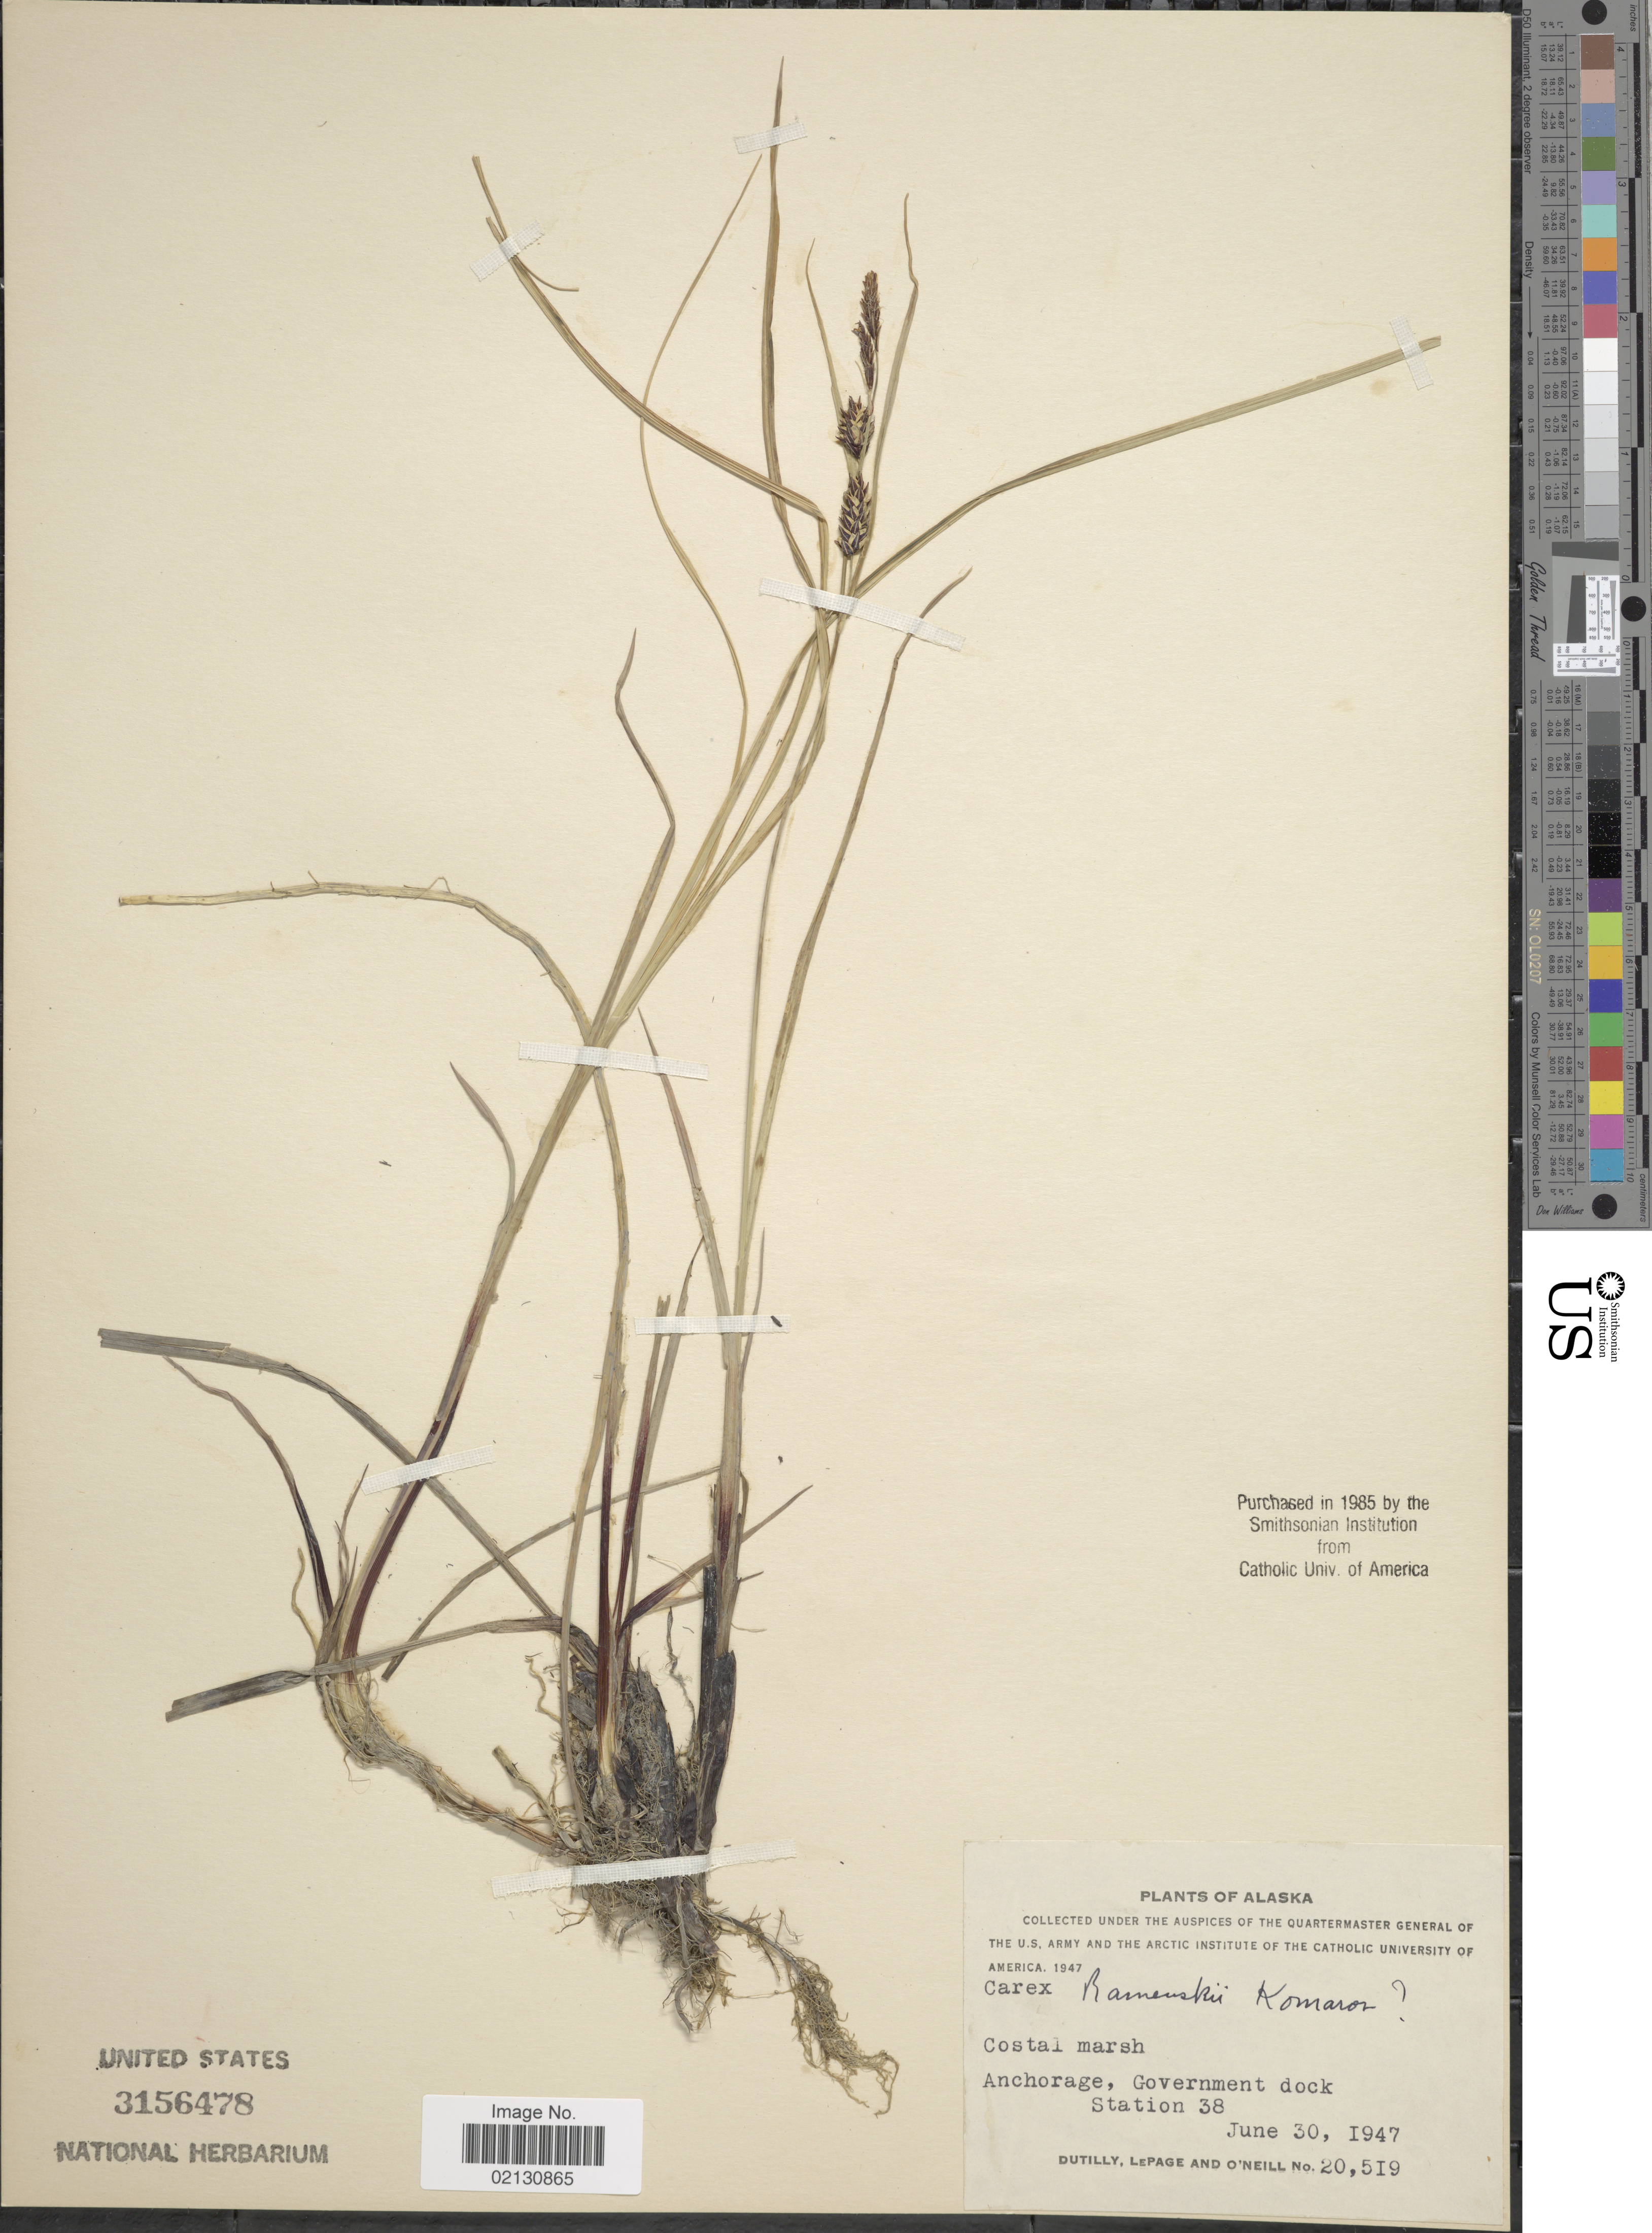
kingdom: Plantae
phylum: Tracheophyta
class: Liliopsida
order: Poales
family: Cyperaceae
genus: Carex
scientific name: Carex ramenskii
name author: Kom.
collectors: -. Dutilly, -. LePage & O' Neill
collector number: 20519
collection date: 1947-06-30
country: United States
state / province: Alaska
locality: Anchorage, Government dock. Station 38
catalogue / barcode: US 3156478